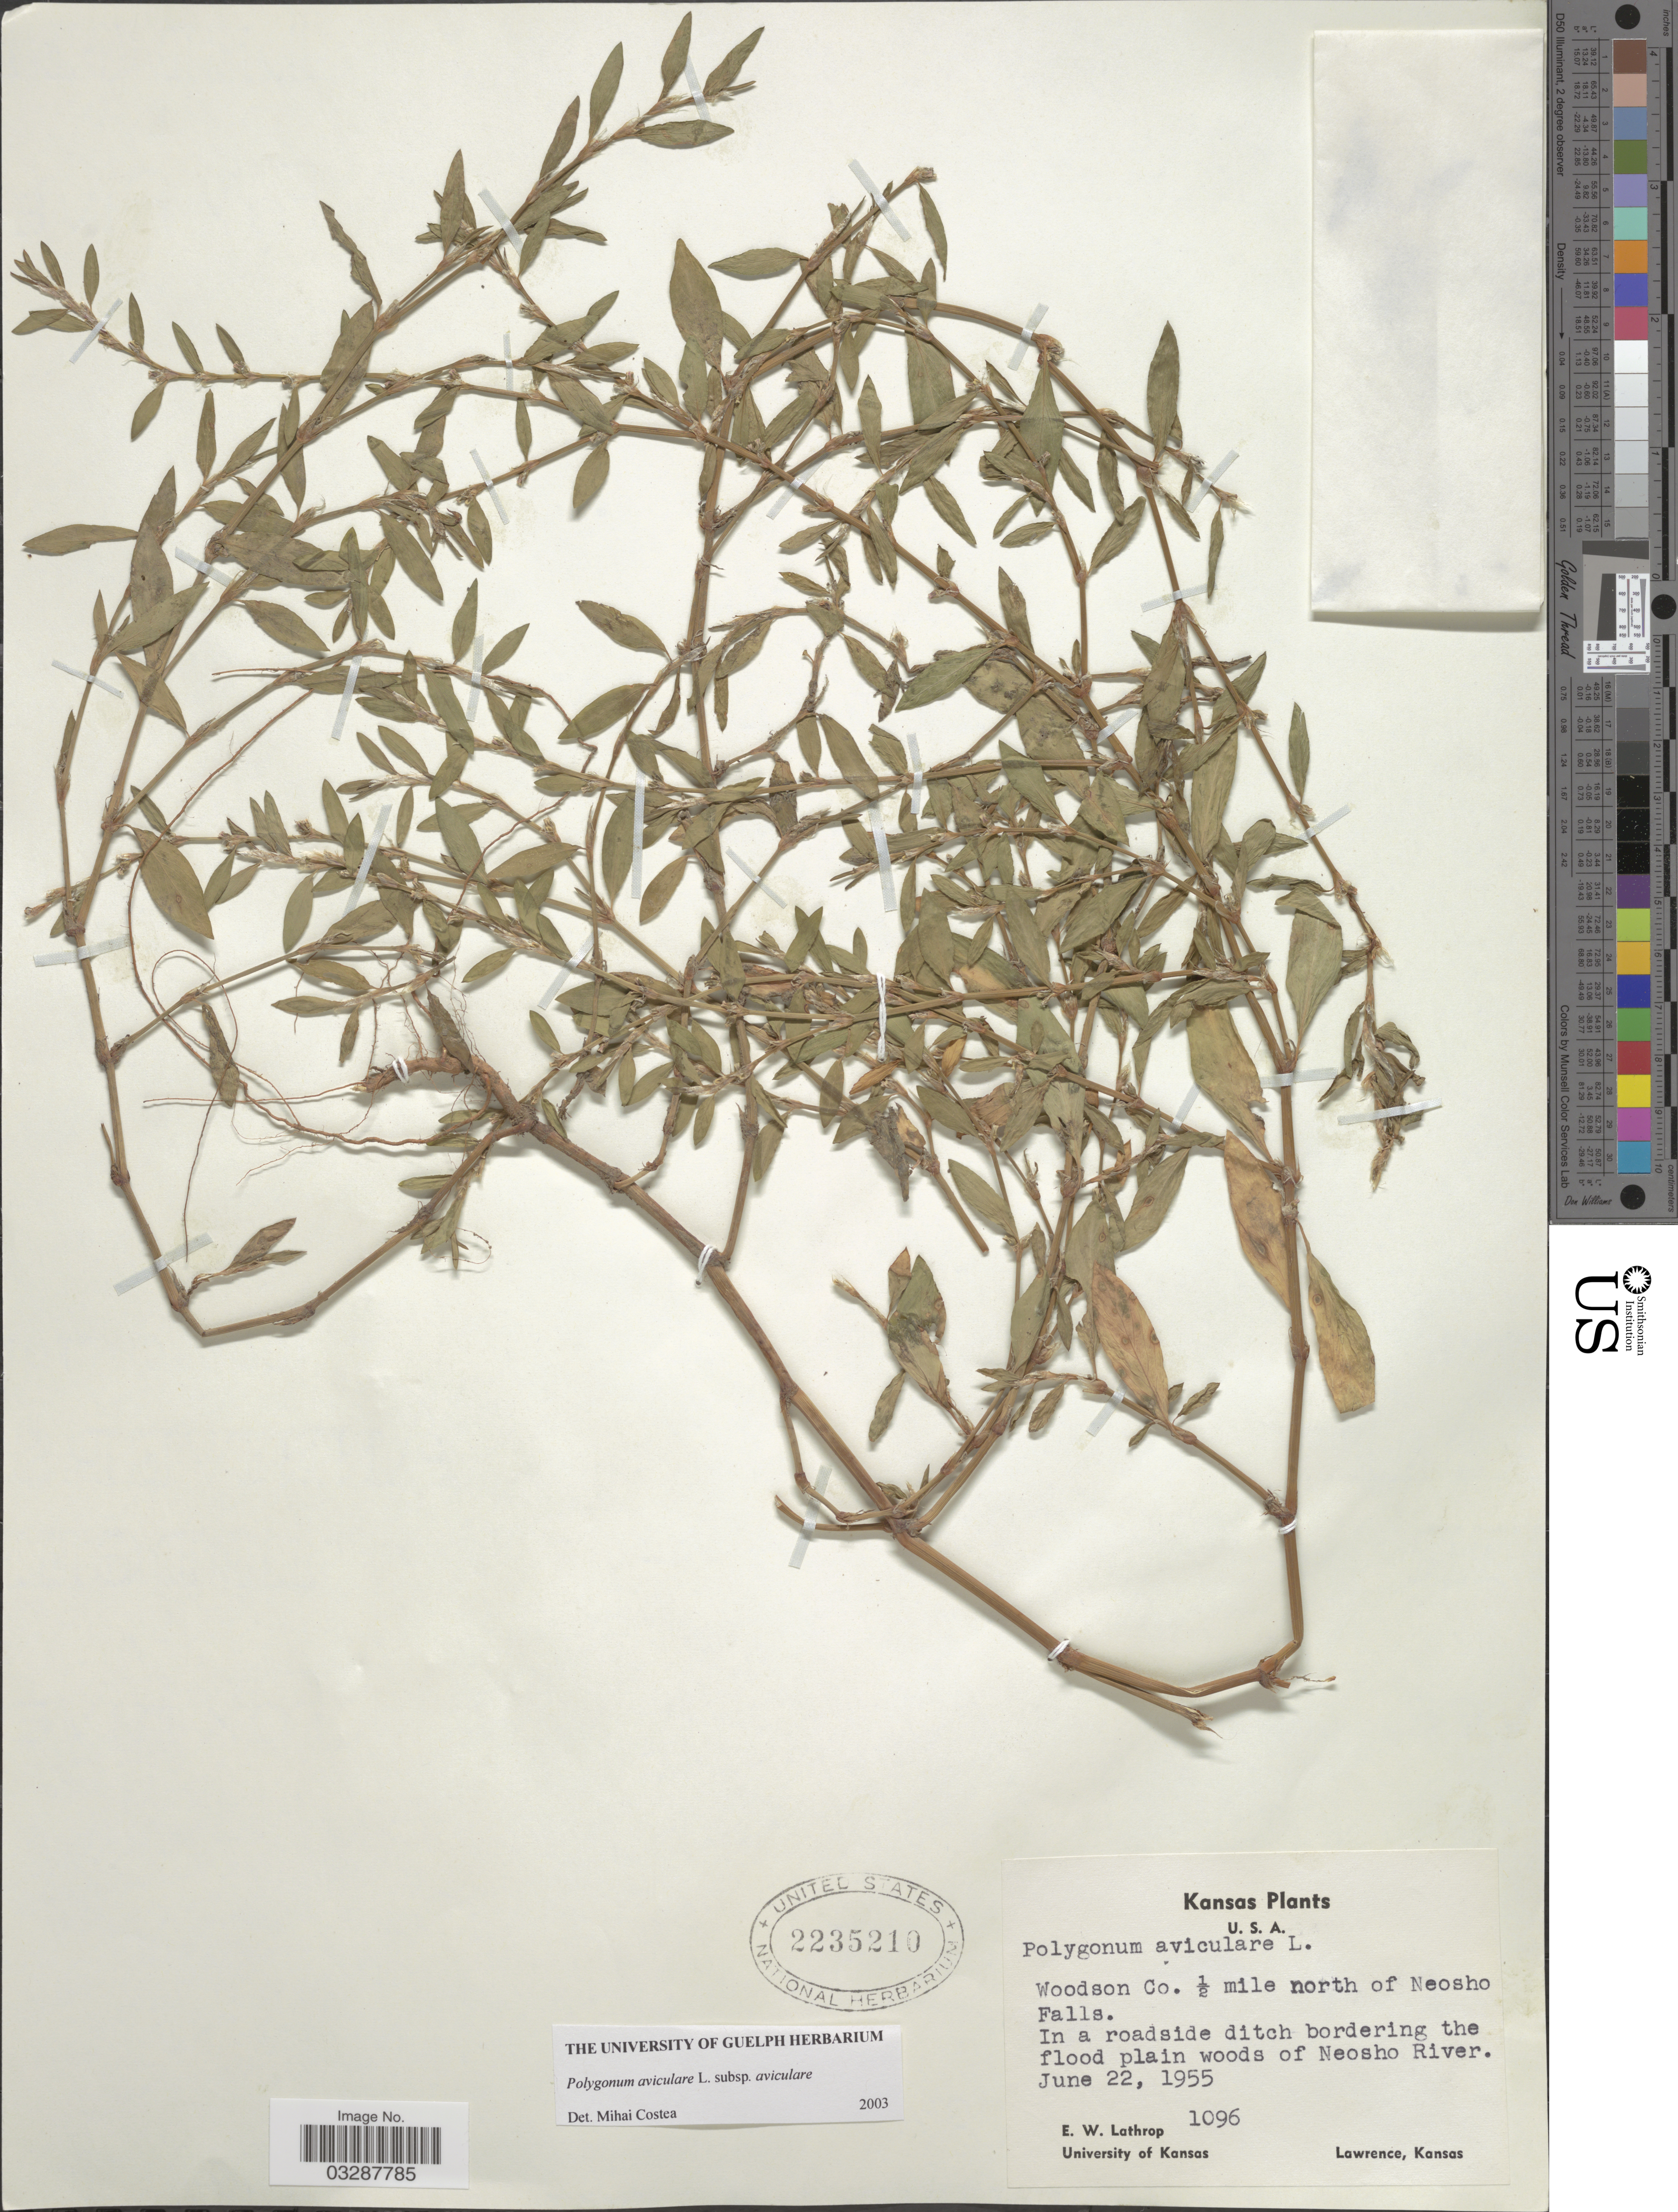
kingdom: Plantae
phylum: Tracheophyta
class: Magnoliopsida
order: Caryophyllales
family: Polygonaceae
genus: Polygonum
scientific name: Polygonum aviculare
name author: L.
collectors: E. W. Lathrop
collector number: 1096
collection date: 1955-06-22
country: United States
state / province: Kansas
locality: Woodson Co. ½ mile north of Neosho Falls. In a roadside ditch bordering the flood plain woods of Neosho River.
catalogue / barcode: US 2235210